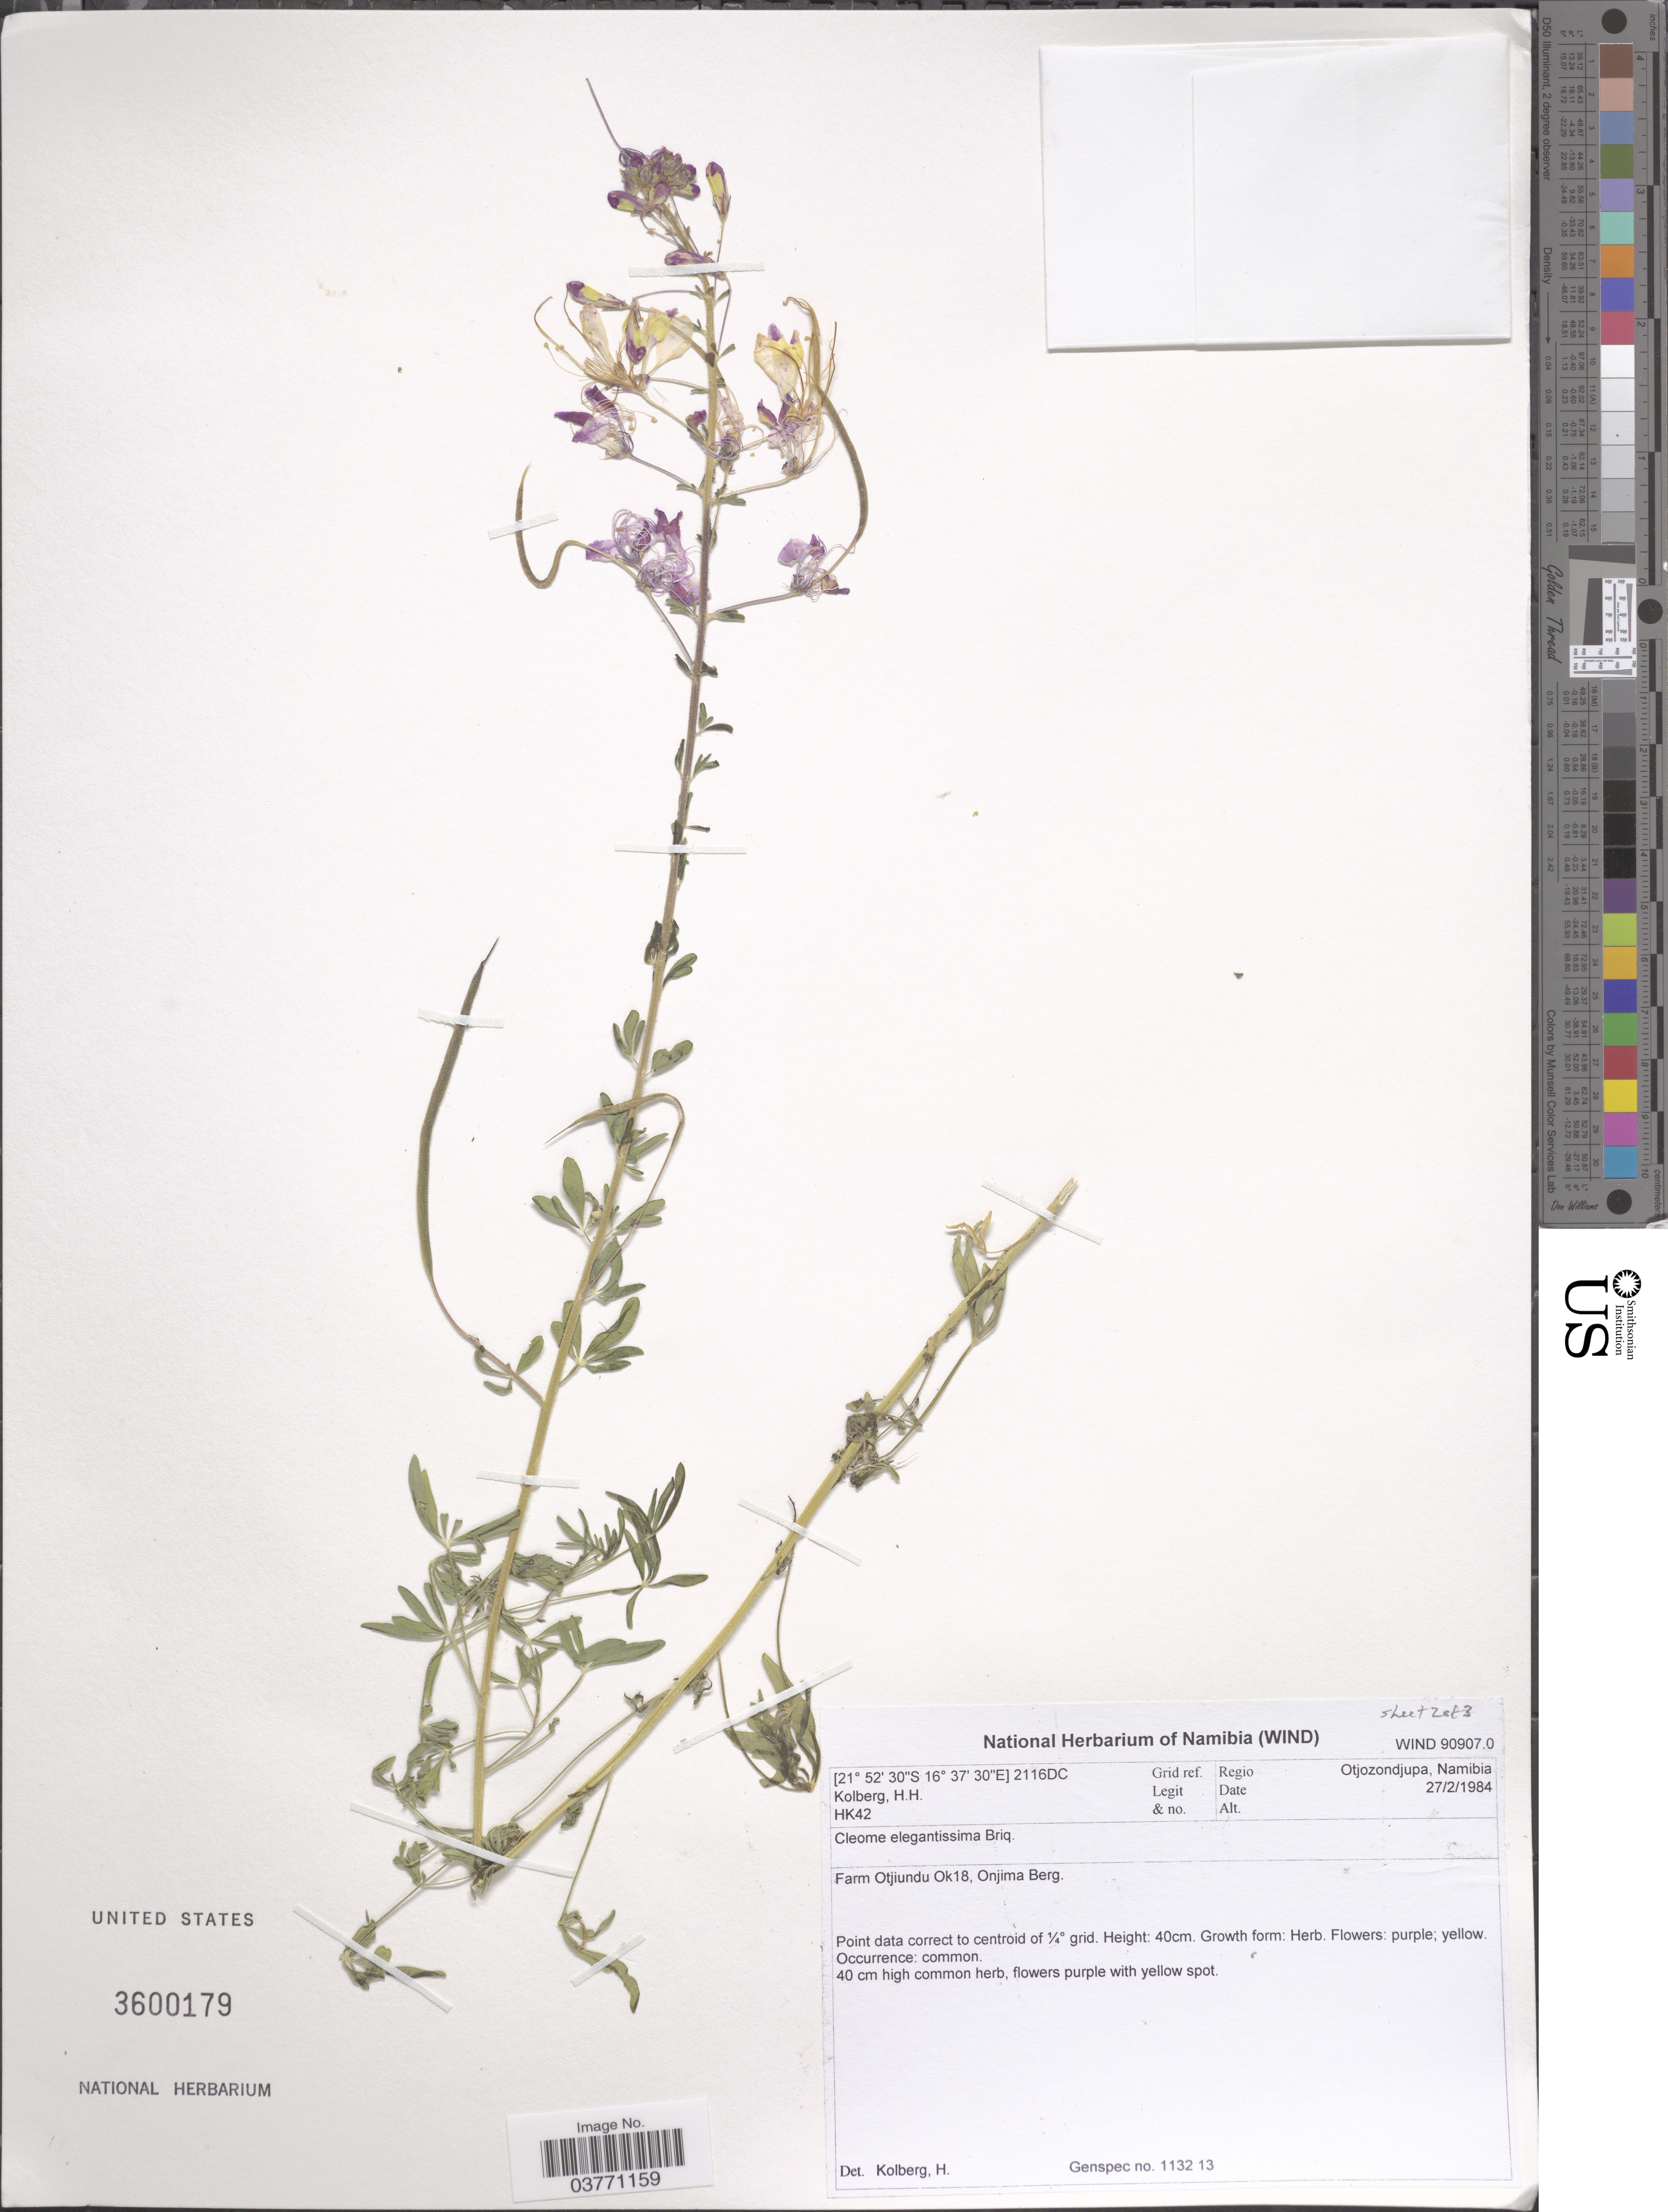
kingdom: Plantae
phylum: Tracheophyta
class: Magnoliopsida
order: Brassicales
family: Cleomaceae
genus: Sieruela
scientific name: Sieruela elegantissima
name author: (Briq.) Roalson & J.C. Hall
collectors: H. H. Kolberg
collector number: HK42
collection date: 1984-02-27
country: Namibia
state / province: Otjozondjupa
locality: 2116DC Grid ref. Farm Otjiundu OK18, Onjima Berg.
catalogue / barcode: US 3600179